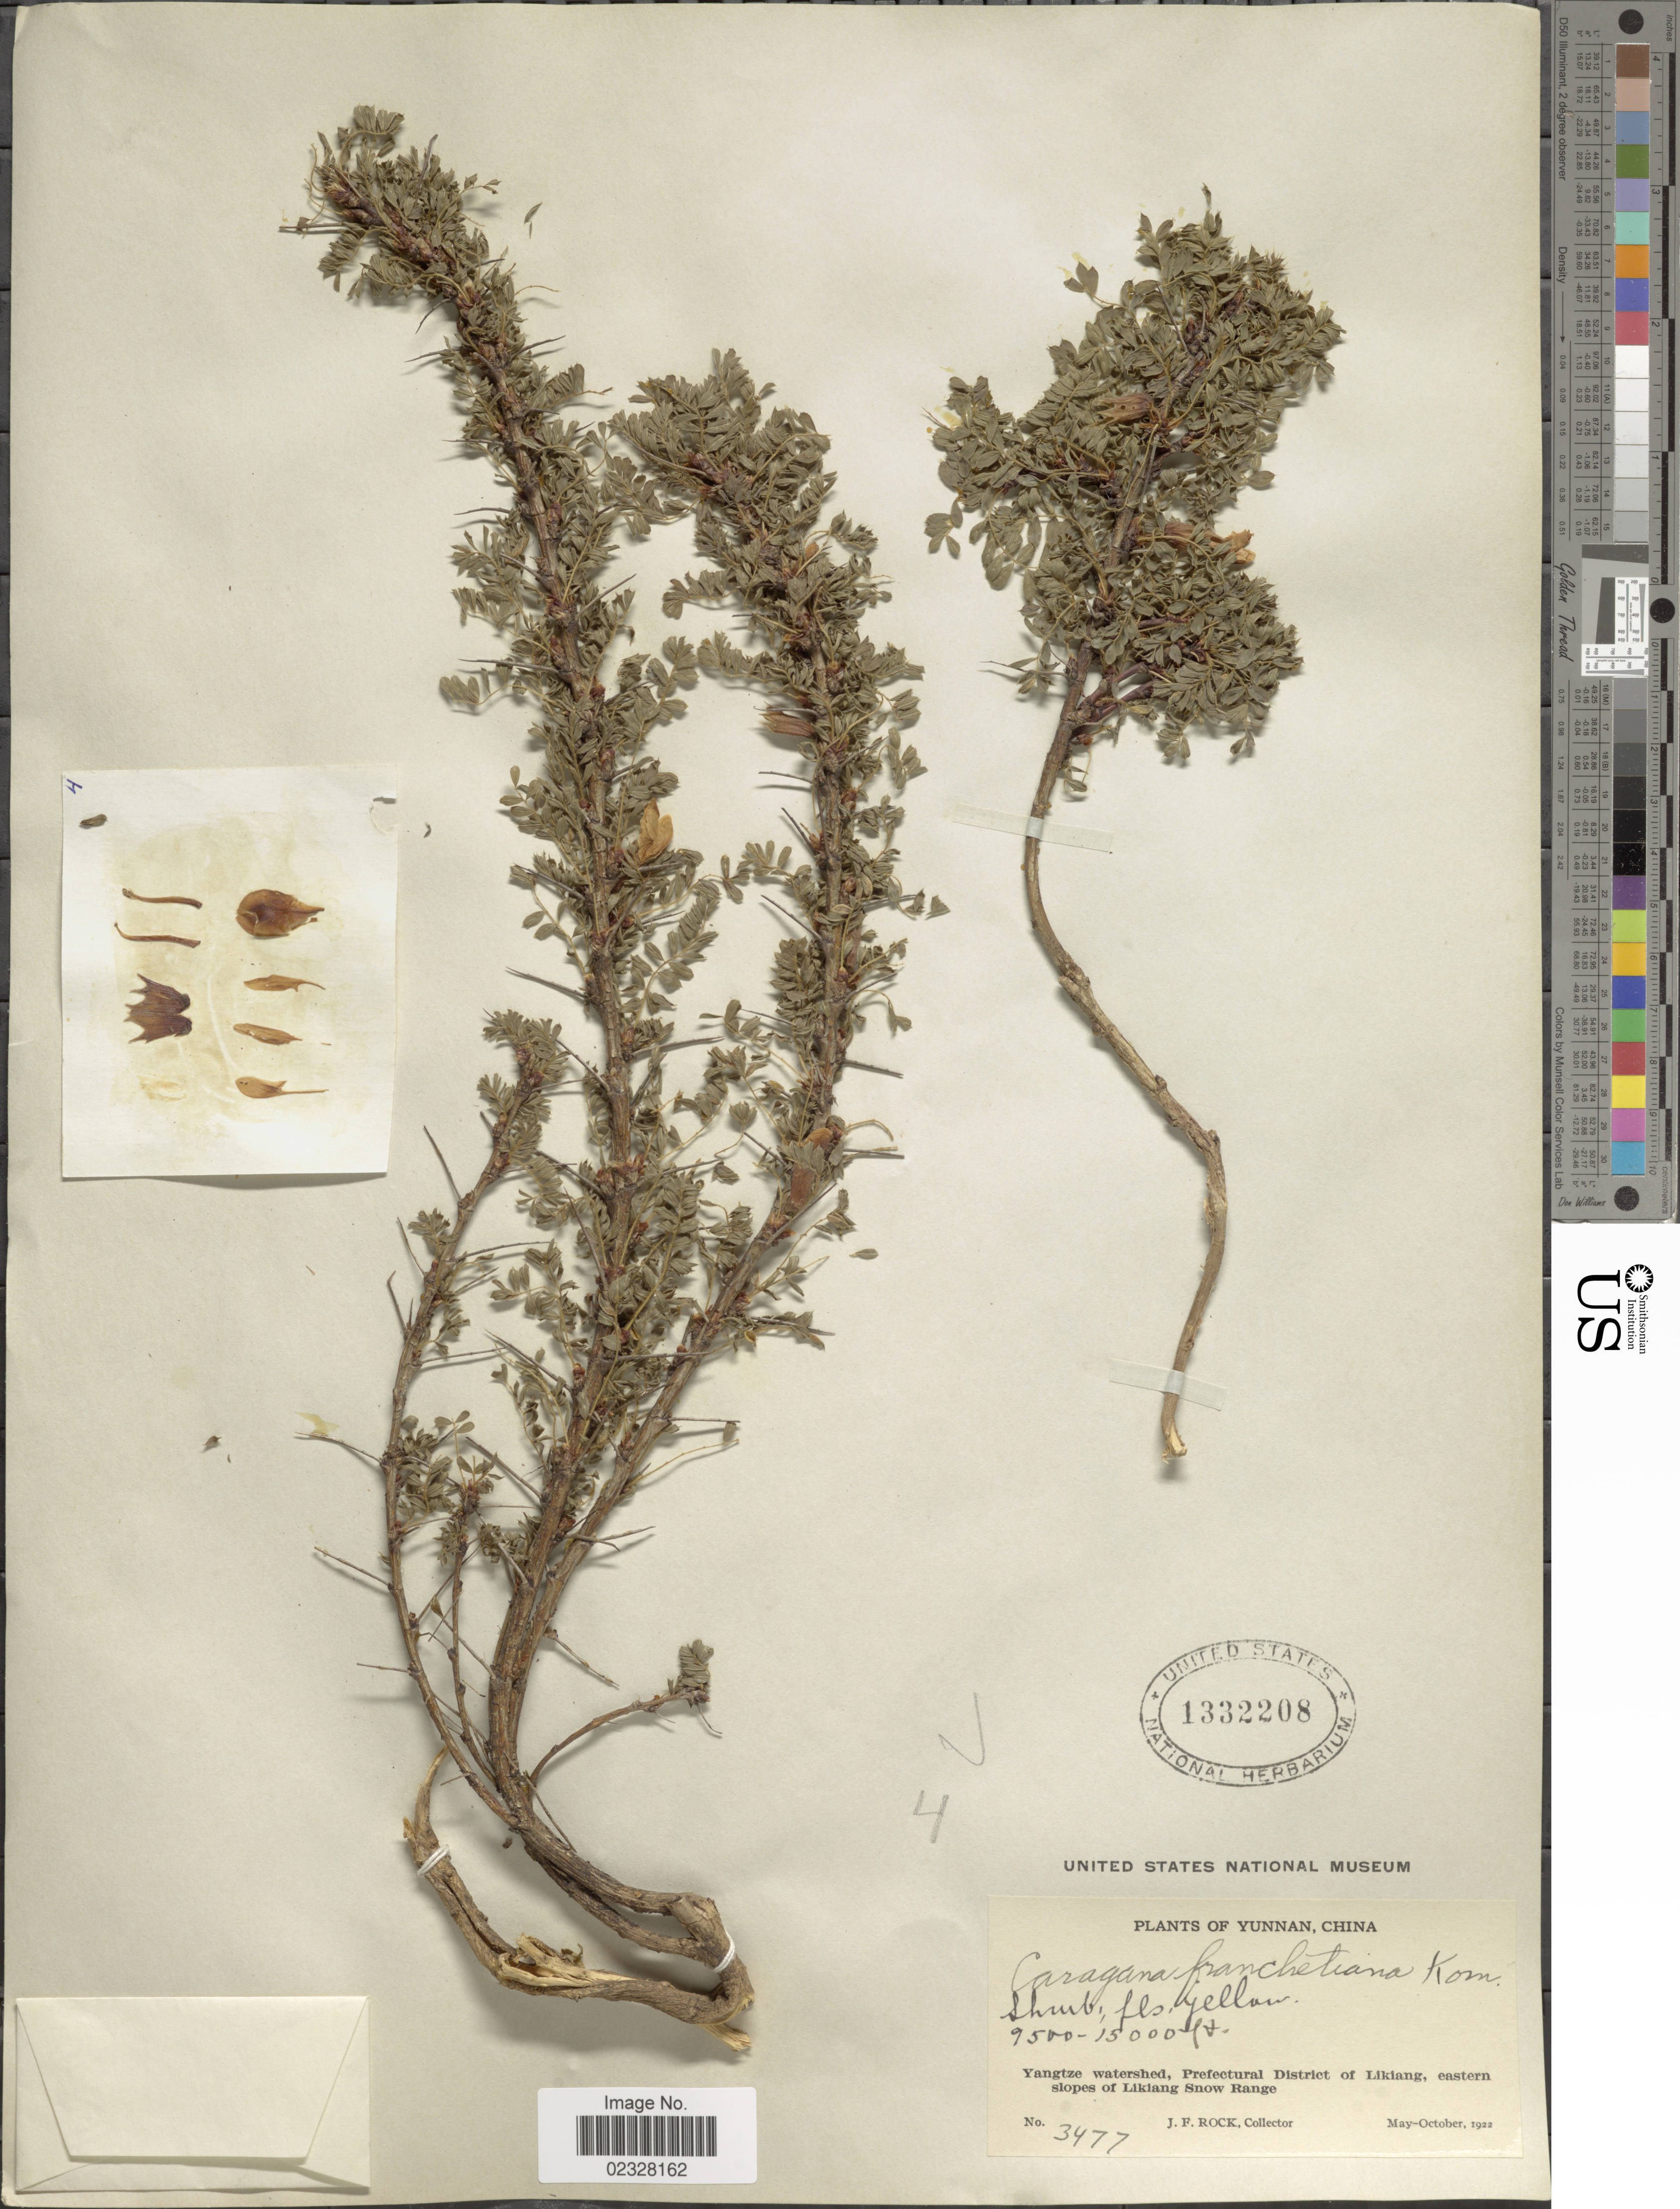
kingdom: Plantae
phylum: Tracheophyta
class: Magnoliopsida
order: Fabales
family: Fabaceae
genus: Caragana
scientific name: Caragana franchetiana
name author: Kom.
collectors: J. Rock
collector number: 3477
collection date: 1922-05/1922-10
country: China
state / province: Yunnan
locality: Yangtze watershed. Prefectural District of Likiang, eastern slopes of Likiang Snow Range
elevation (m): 2896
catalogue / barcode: US 1332208